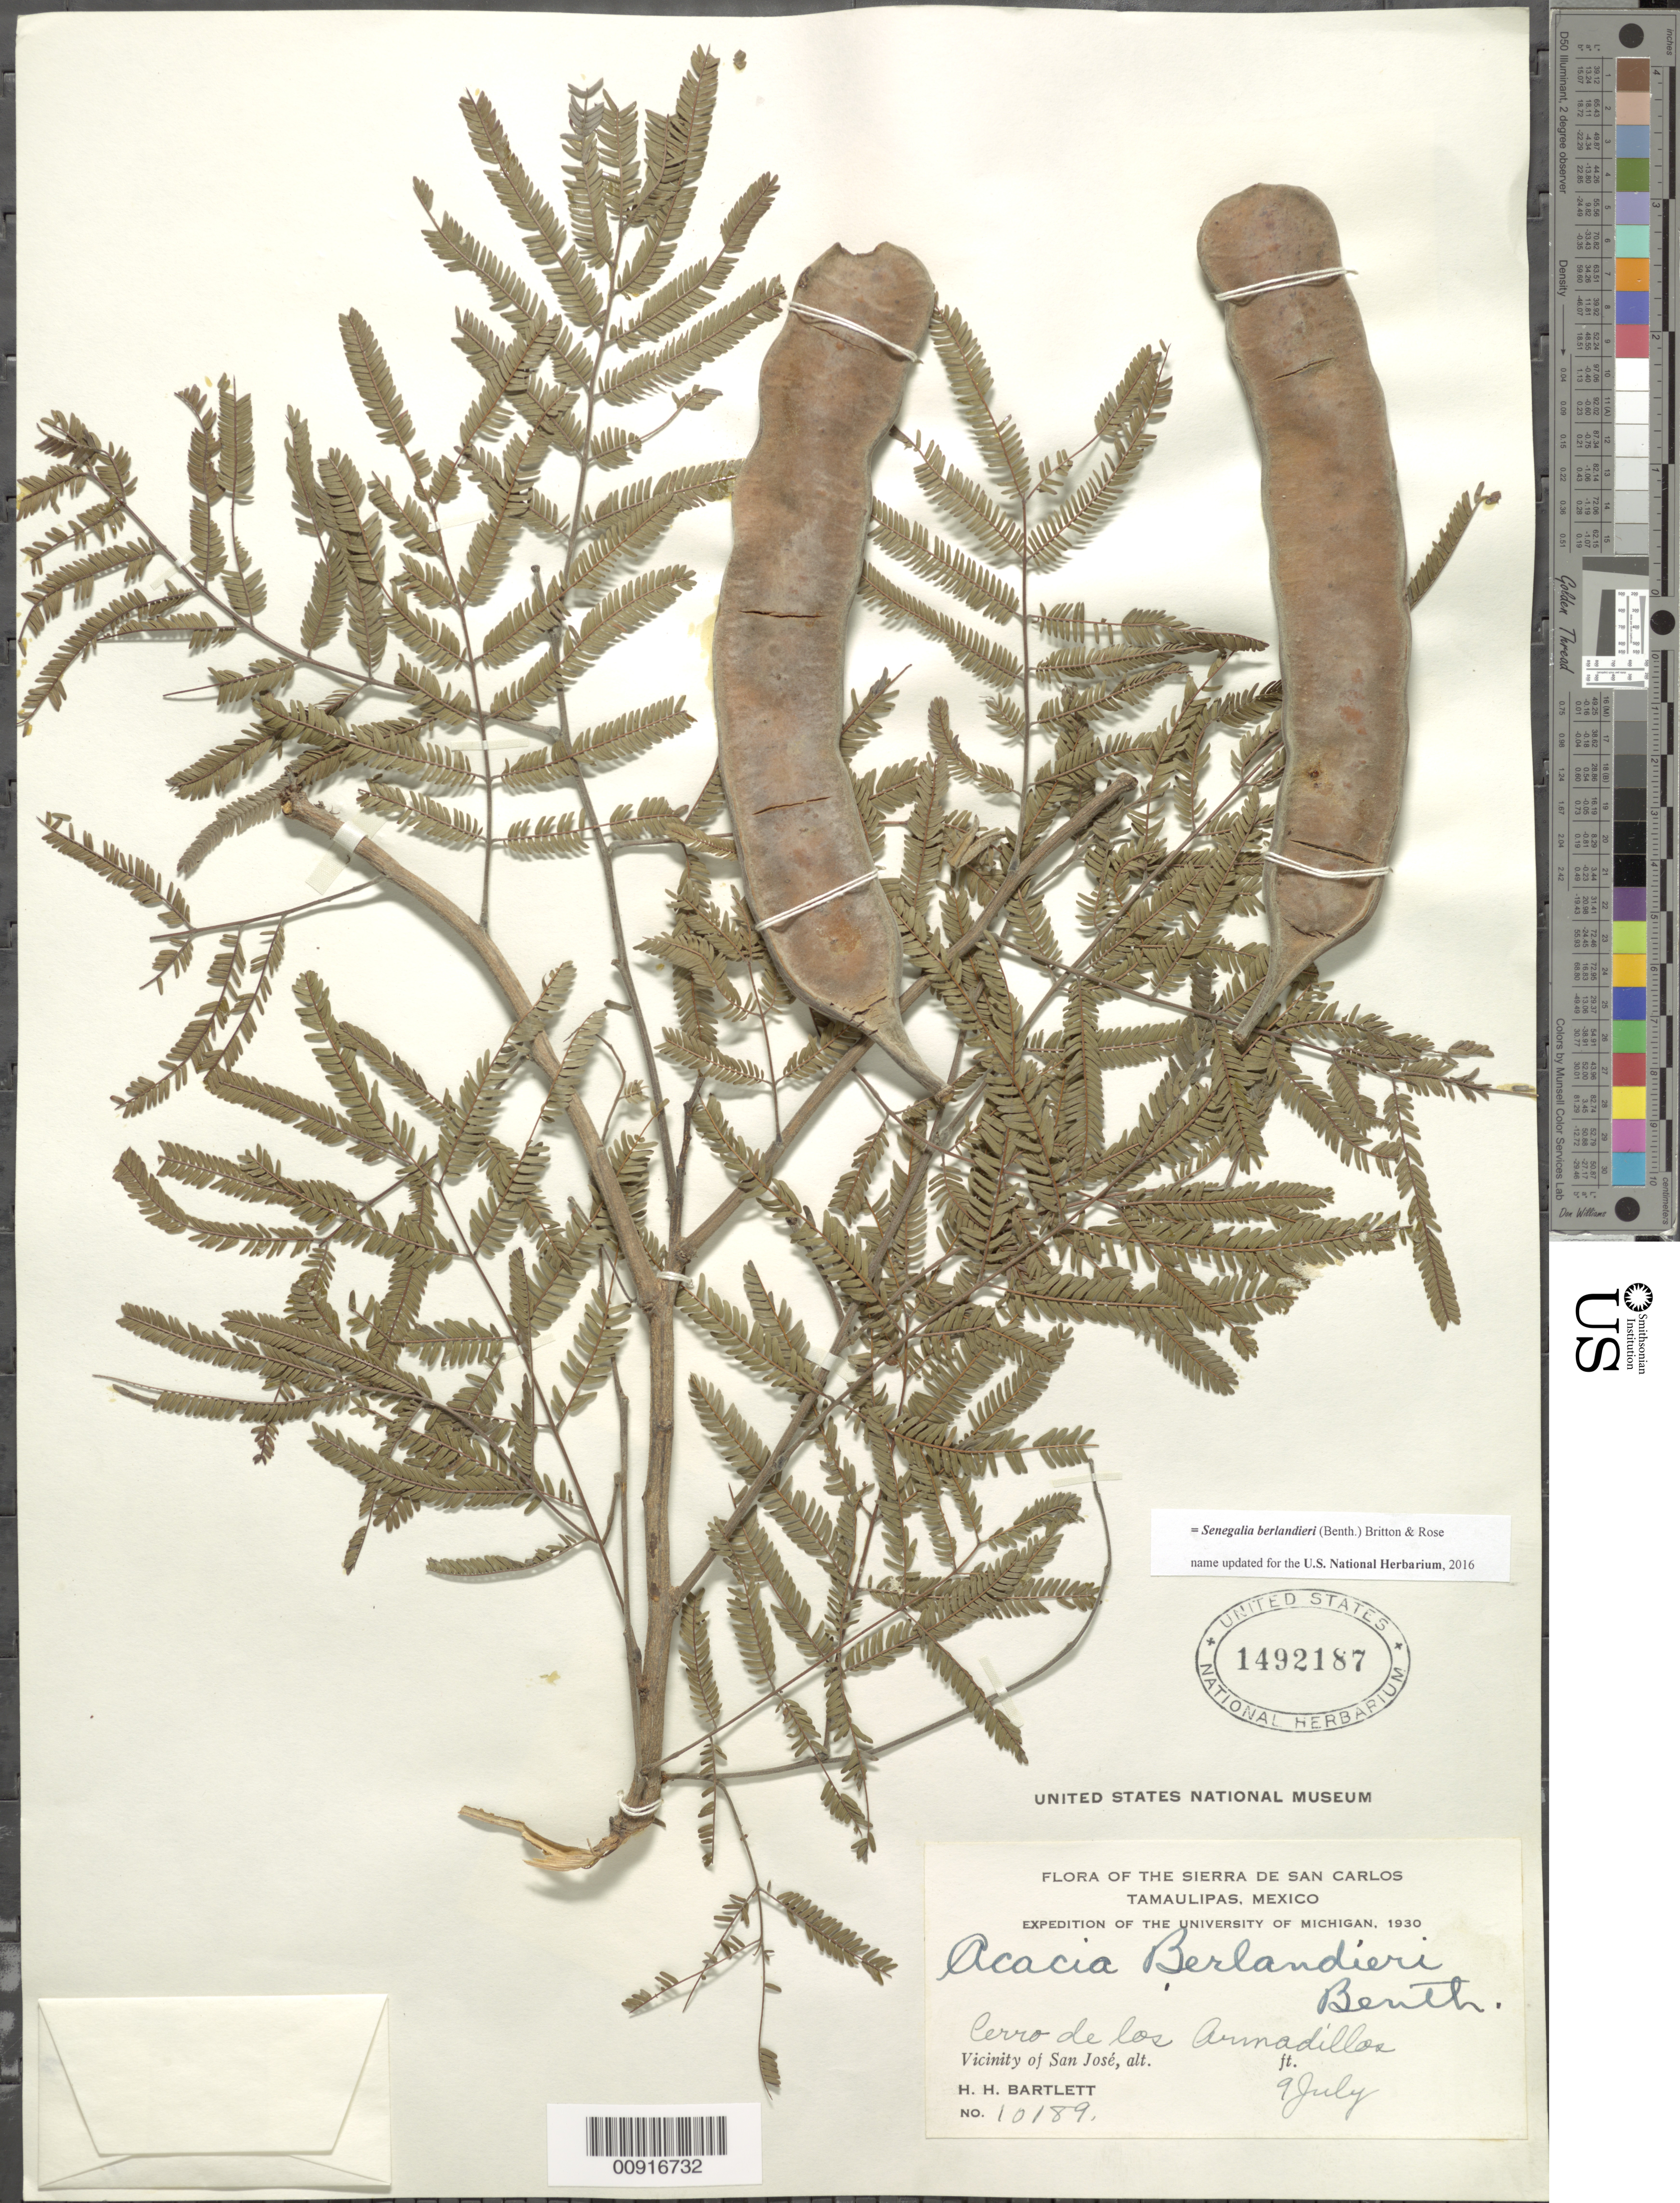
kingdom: Plantae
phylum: Tracheophyta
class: Magnoliopsida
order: Fabales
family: Fabaceae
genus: Senegalia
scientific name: Senegalia berlandieri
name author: (Benth.) Britton & Rose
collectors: H. H. Bartlett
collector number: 10189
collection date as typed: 09 Jul 1930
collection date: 1930-07-09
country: Mexico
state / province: Tamaulipas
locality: Cerro de los Armadillos. Vicinity of San José, Tamaulipas.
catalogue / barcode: US 1492187